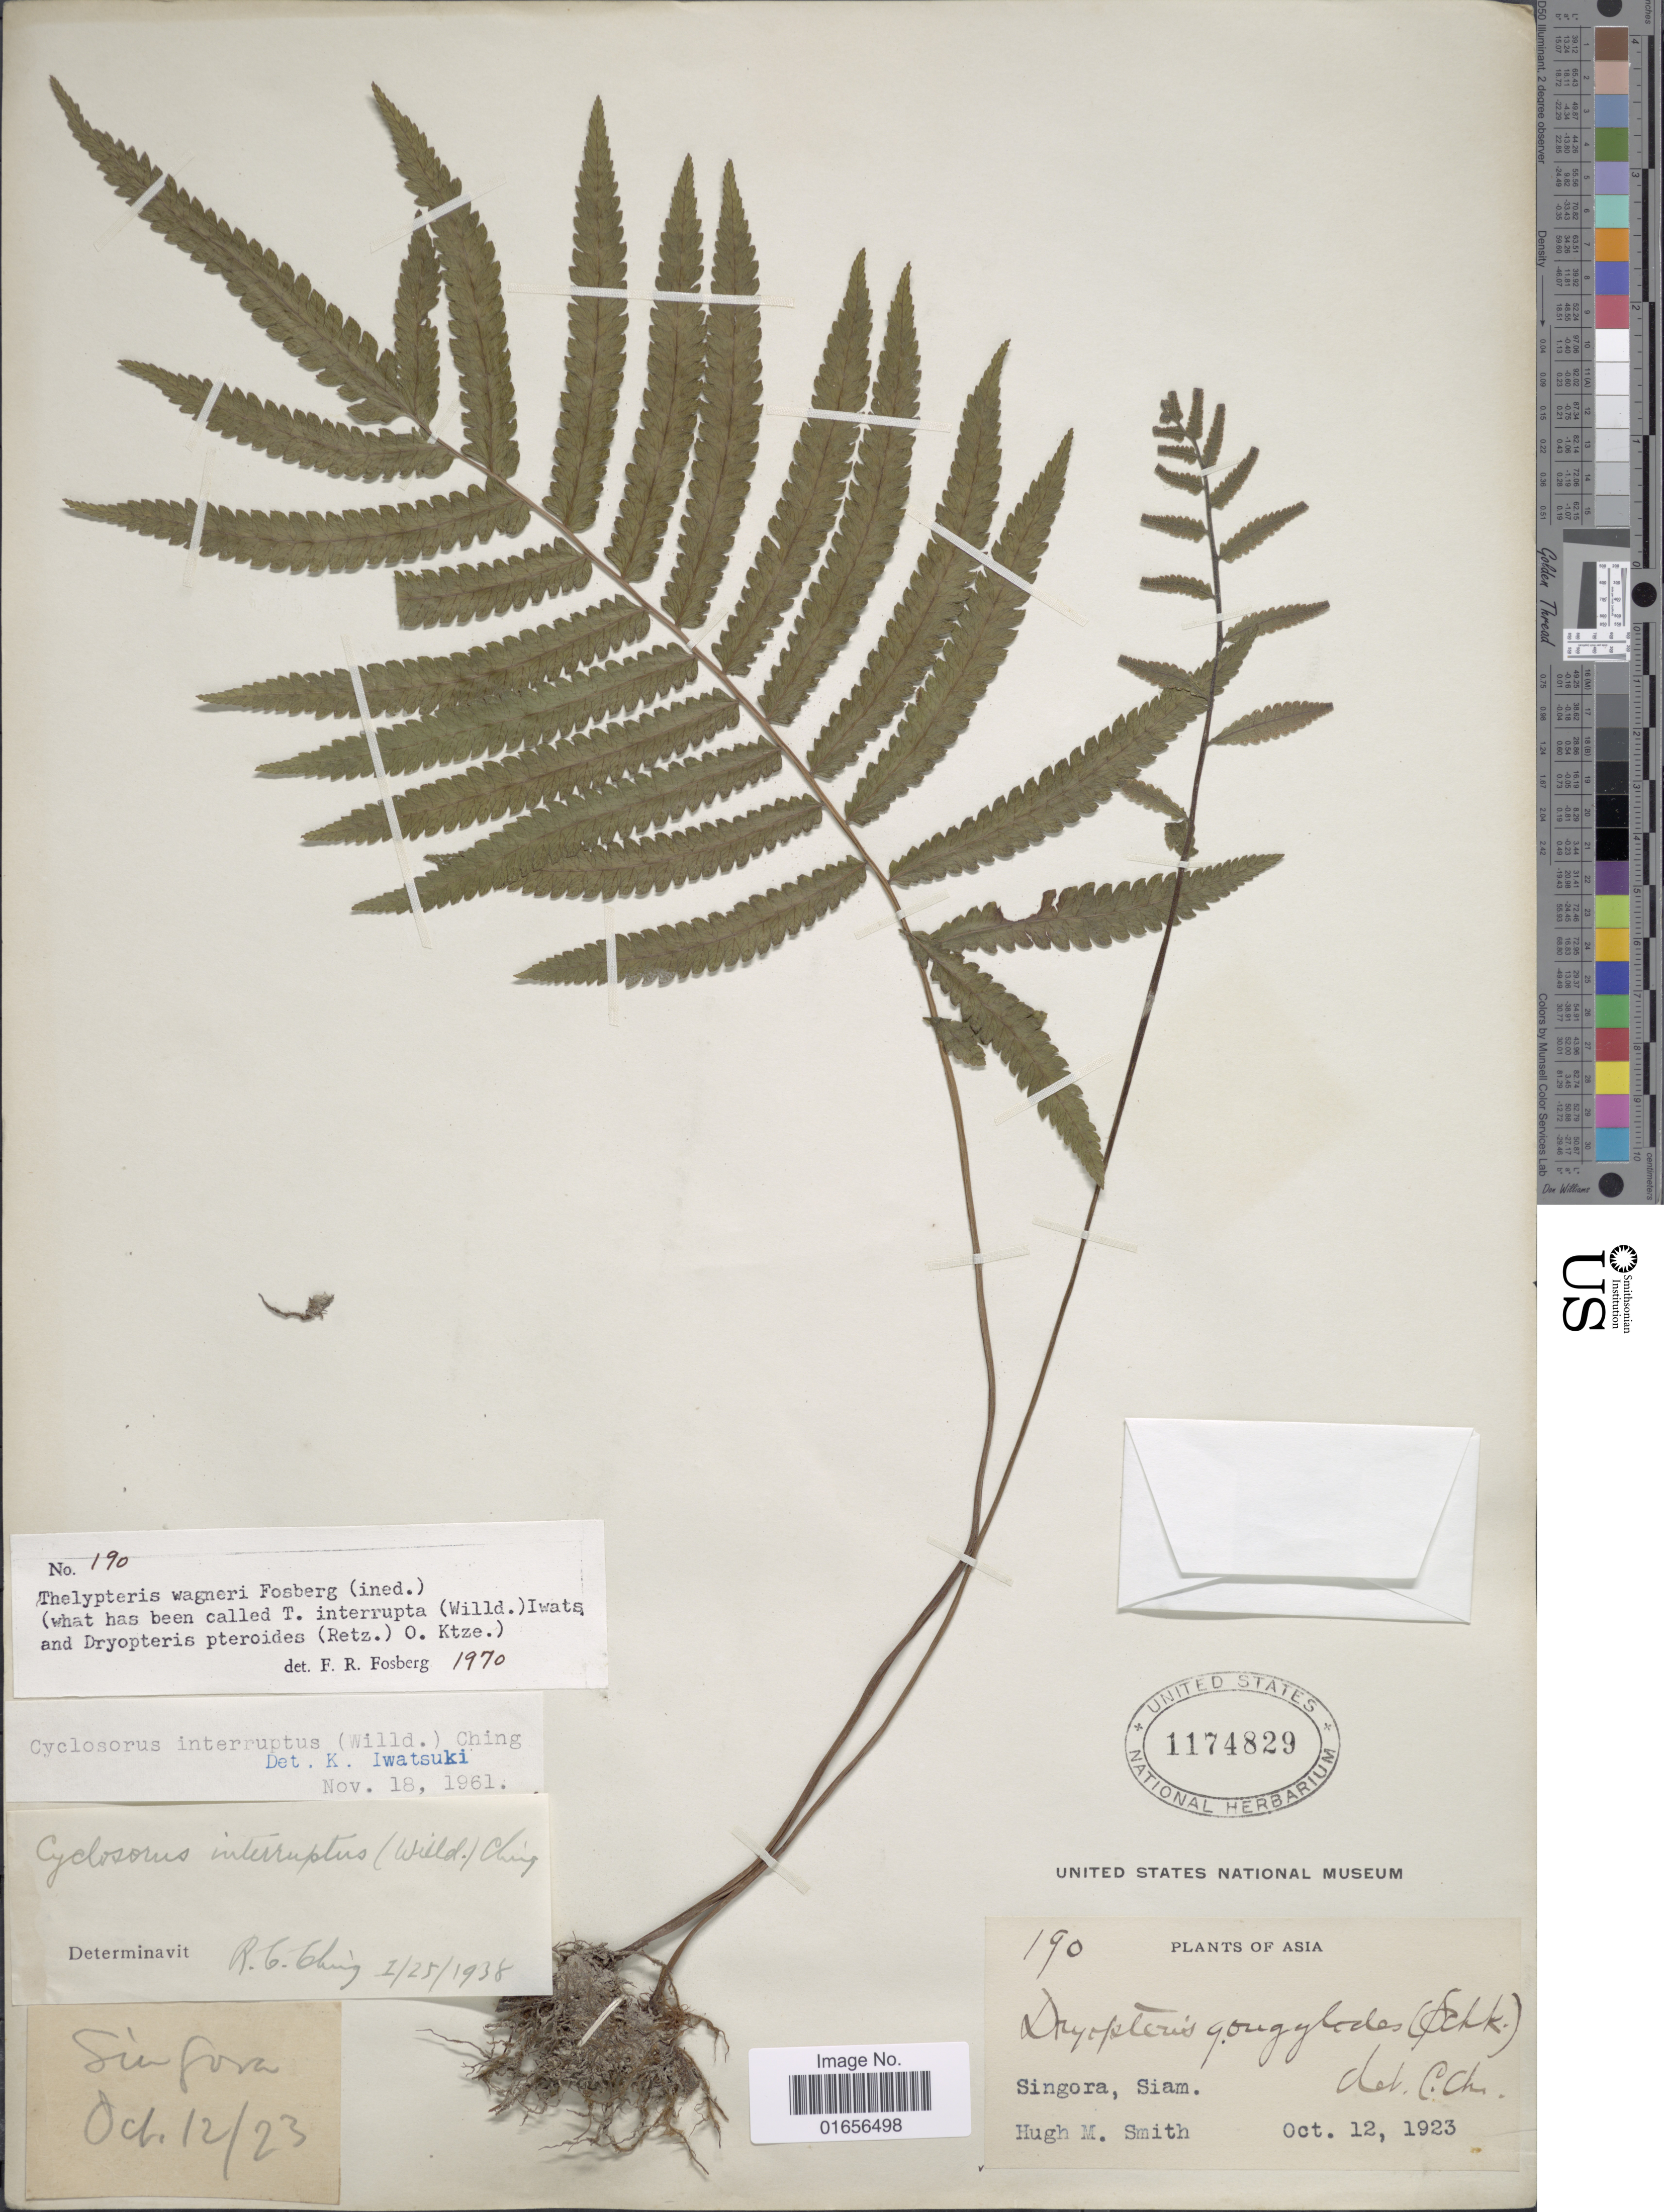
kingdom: Plantae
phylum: Tracheophyta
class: Polypodiopsida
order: Polypodiales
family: Thelypteridaceae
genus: Amphineuron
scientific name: Amphineuron terminans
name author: (J. Sm. ex Hook.) Holttum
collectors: H. M. Smith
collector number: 190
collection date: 1923-10-12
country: Thailand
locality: Asia, Singora, Siam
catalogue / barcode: US 1174829